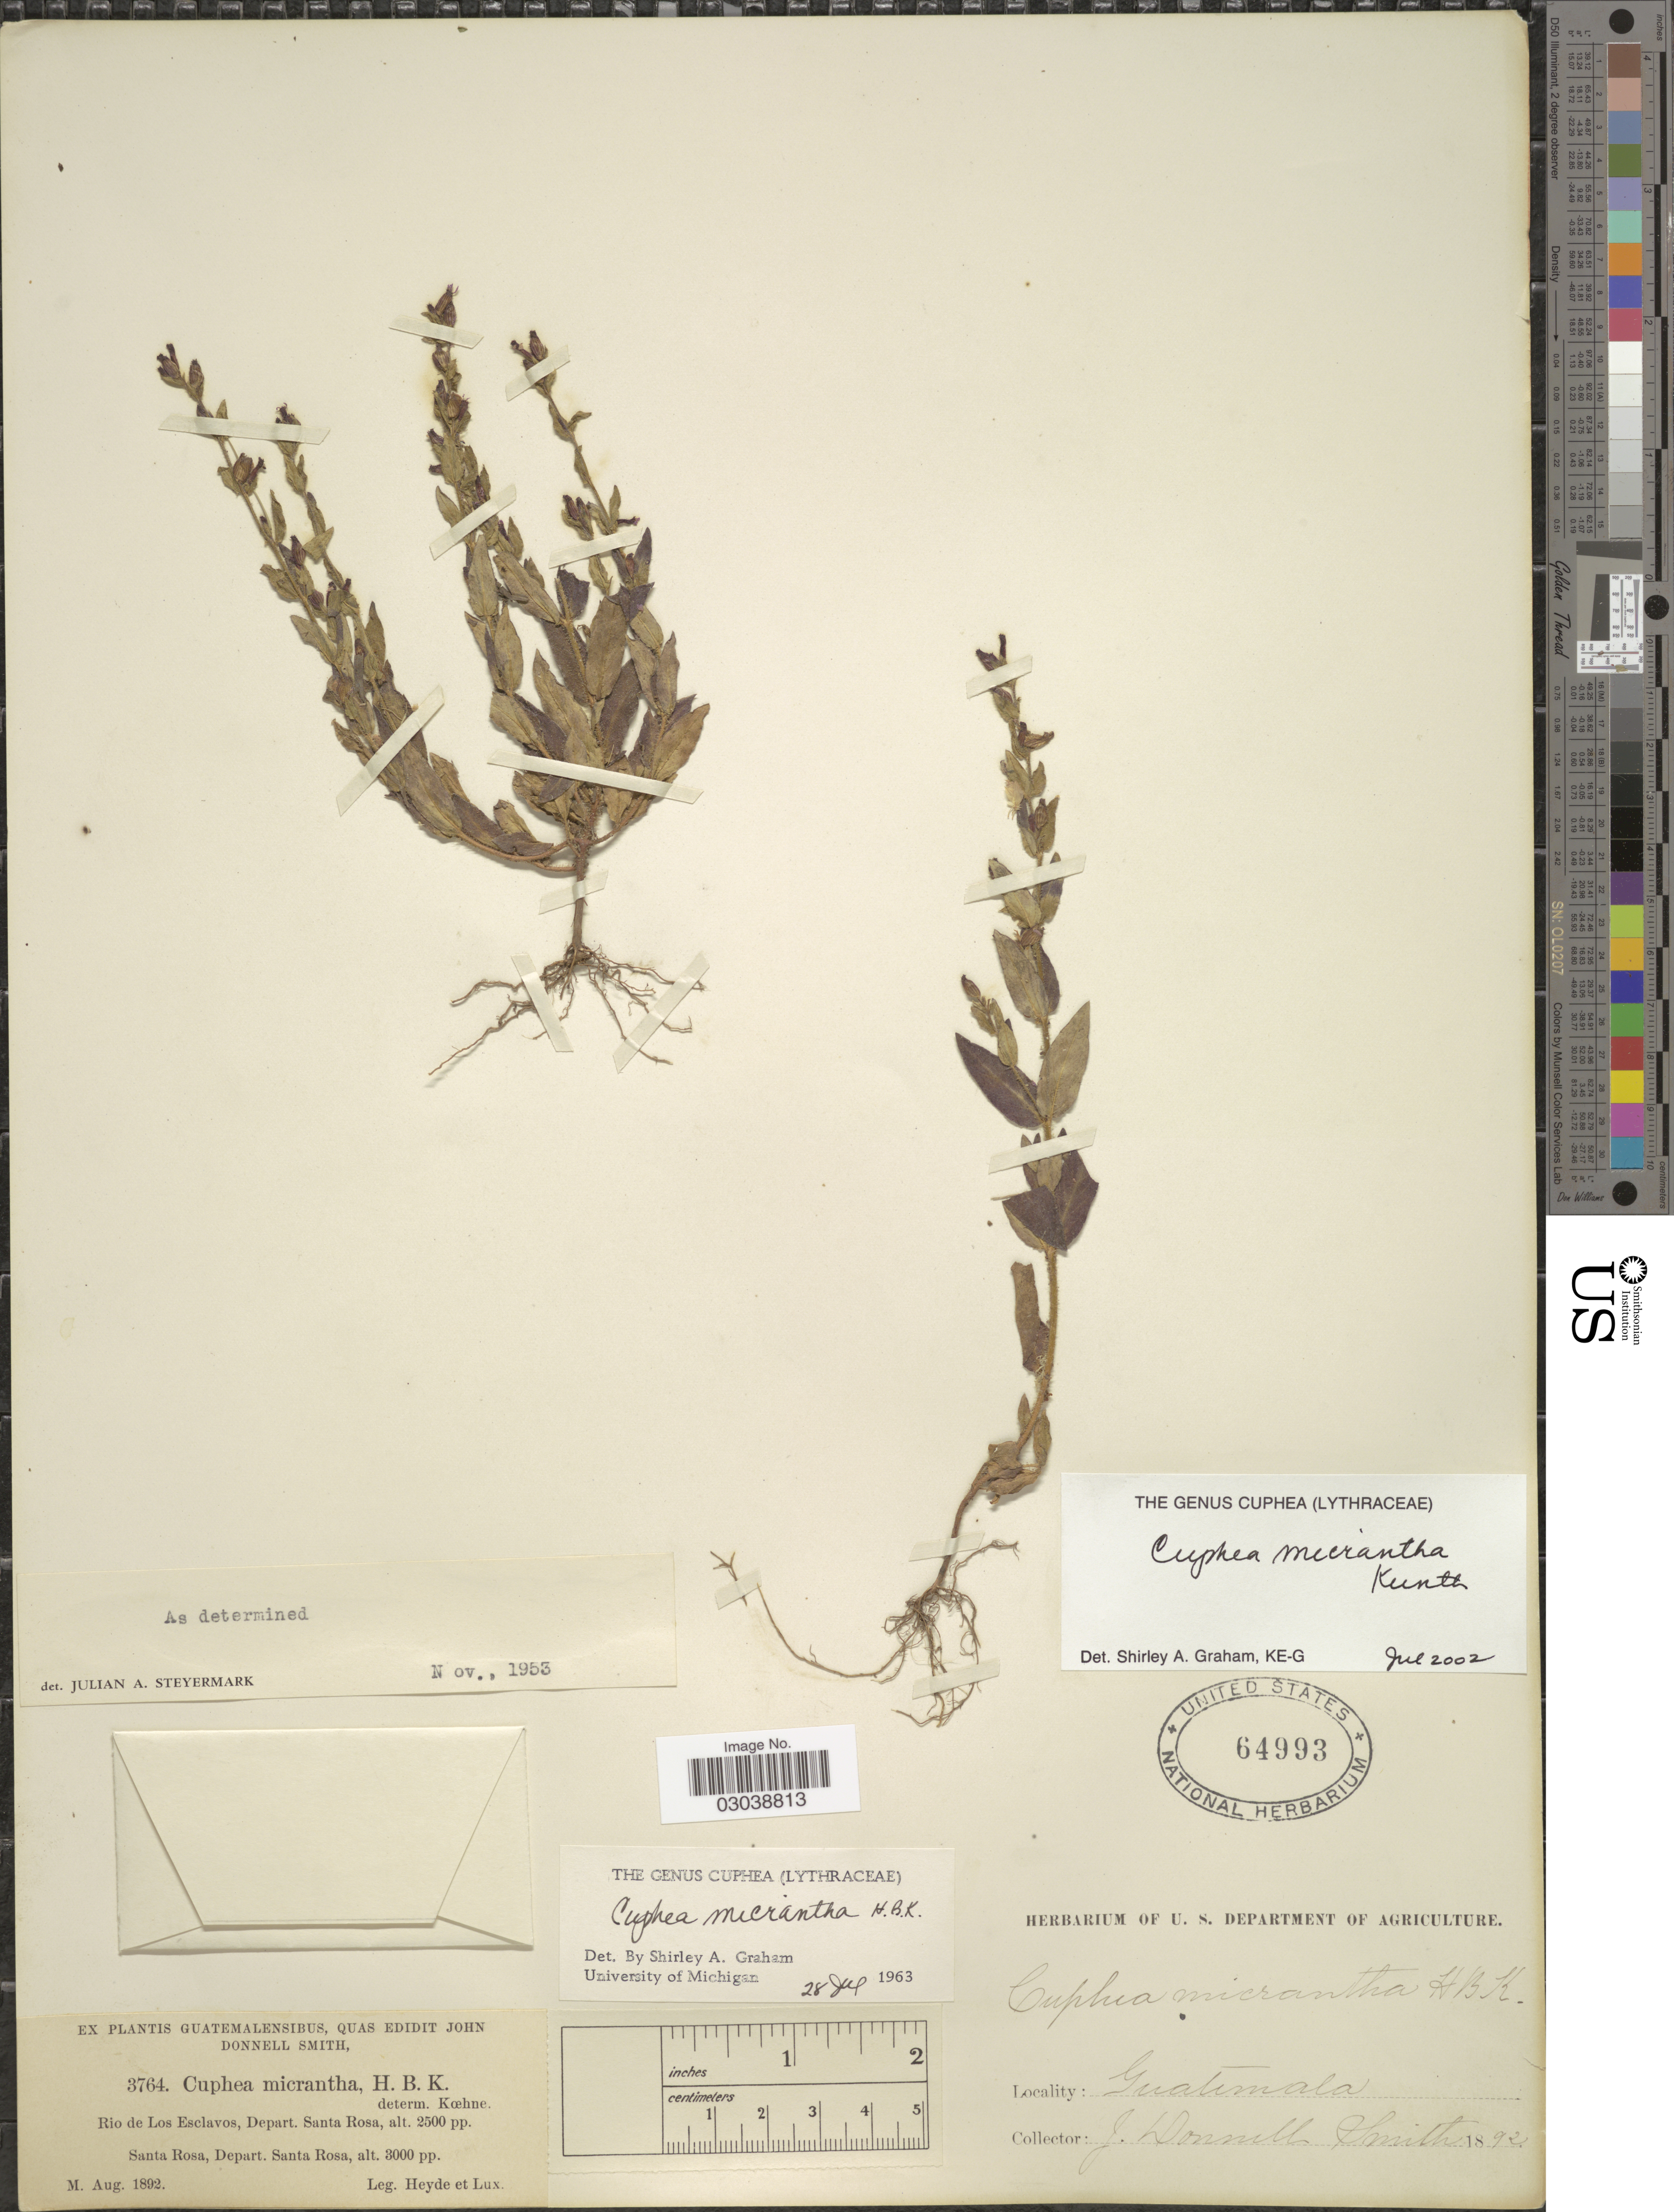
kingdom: Plantae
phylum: Tracheophyta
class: Magnoliopsida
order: Myrtales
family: Lythraceae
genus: Cuphea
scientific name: Cuphea micrantha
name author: Kunth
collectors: Heyde & Lux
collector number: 3764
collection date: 1892-08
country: Guatemala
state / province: Santa Rosa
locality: Rio de Los Esclavos, Depart. Santa Rosa.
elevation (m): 762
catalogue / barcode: US 64993